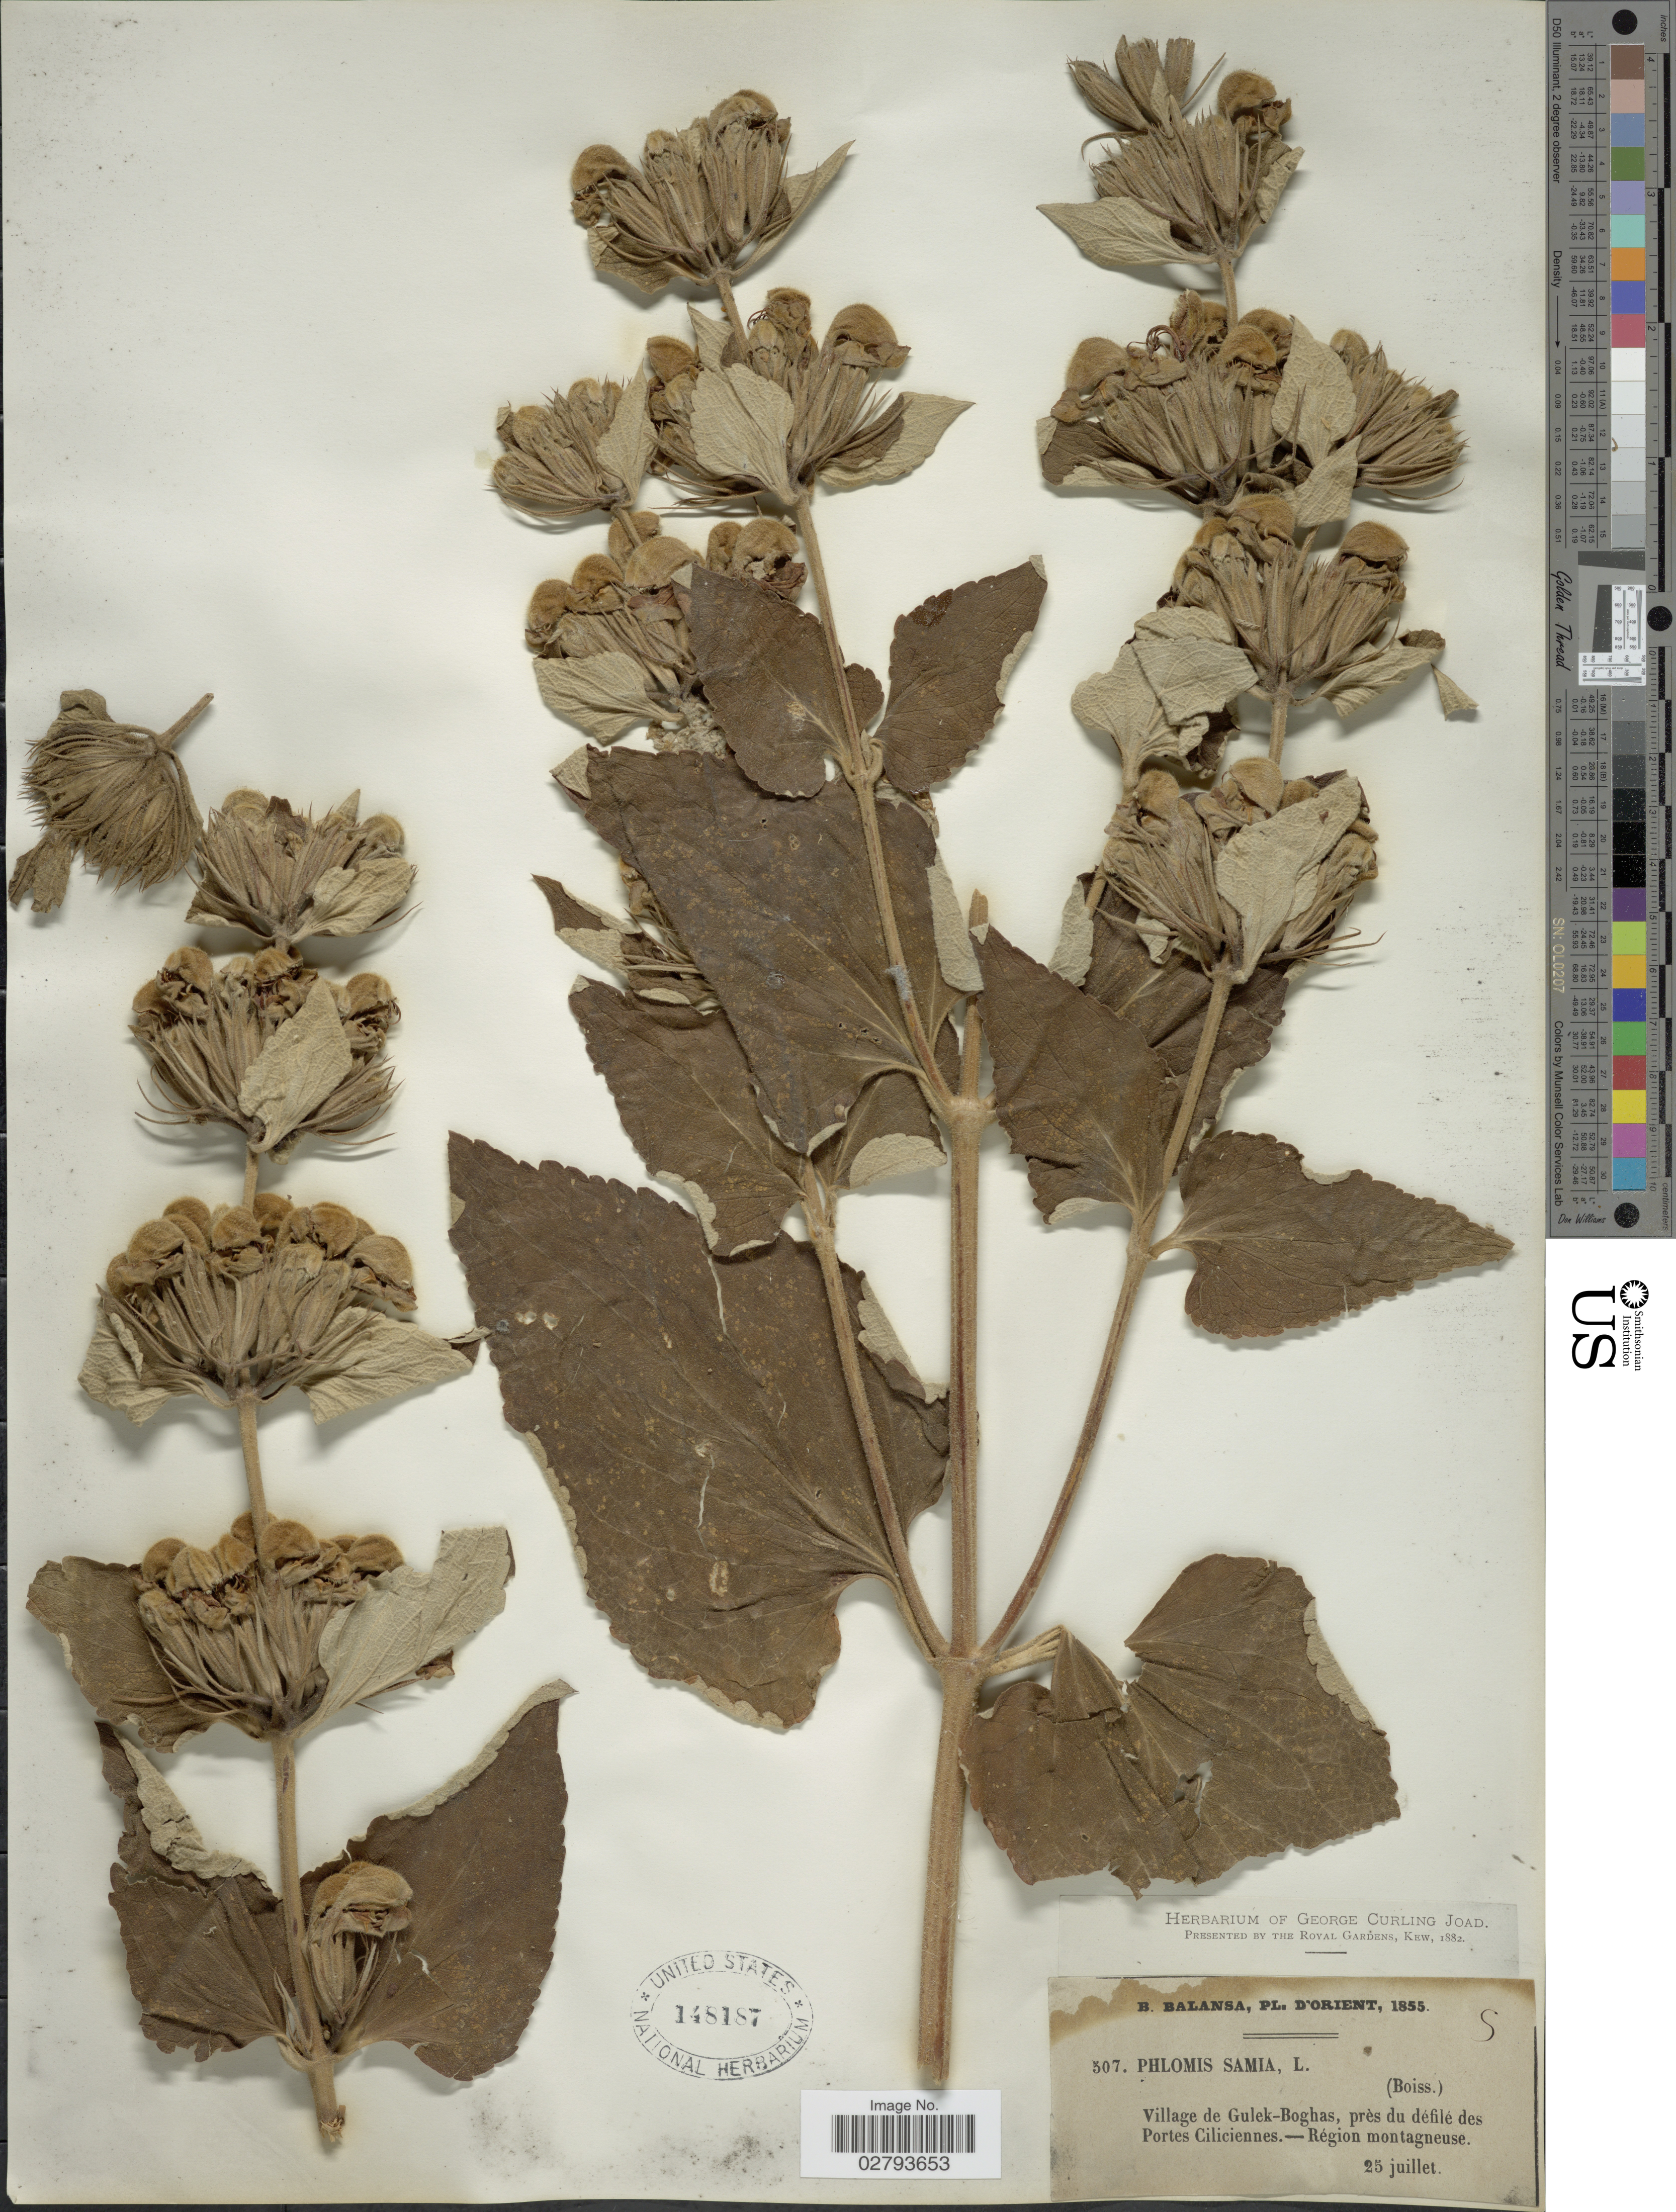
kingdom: Plantae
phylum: Tracheophyta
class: Magnoliopsida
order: Lamiales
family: Lamiaceae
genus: Phlomis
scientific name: Phlomis samia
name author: L.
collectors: B. Balansa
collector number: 507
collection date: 1855-07-25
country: Turkey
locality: D'Orient. Village de Gulek-Boghas, près du défilé des Portes Ciliciennes.-Région montagneuse.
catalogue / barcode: US 148187